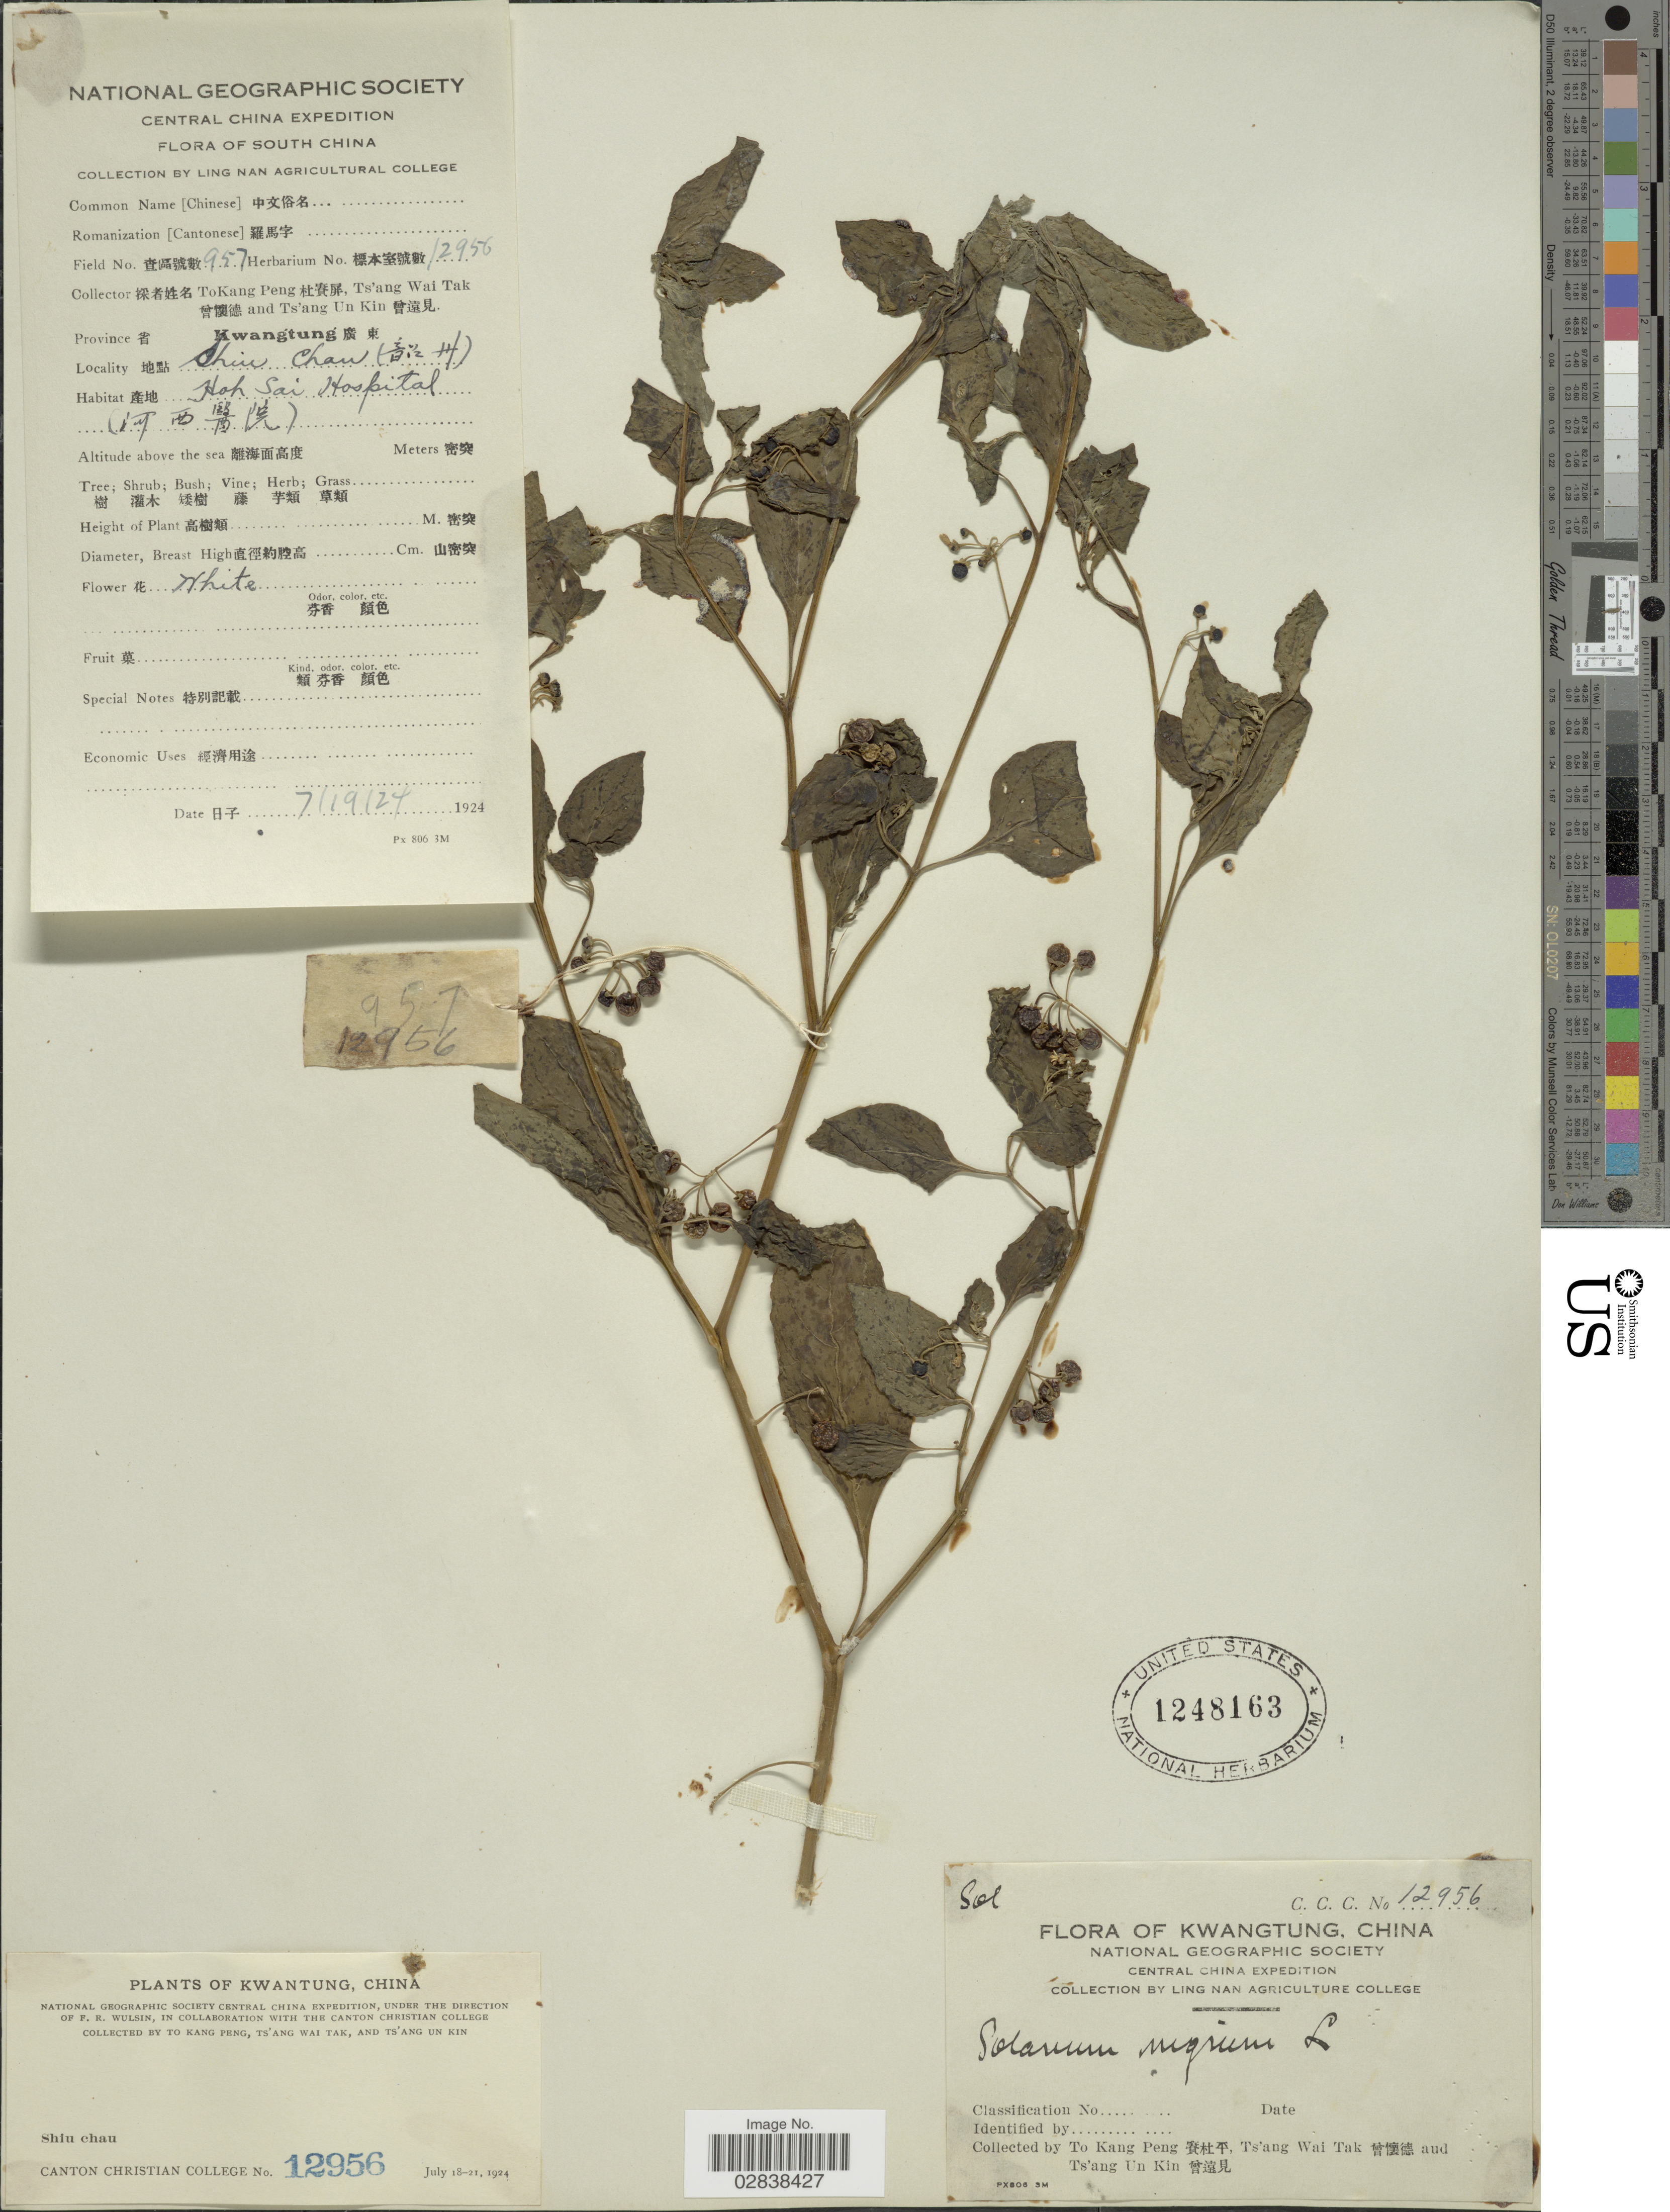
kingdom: Plantae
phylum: Tracheophyta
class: Magnoliopsida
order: Solanales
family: Solanaceae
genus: Solanum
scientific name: Solanum nigrum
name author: L.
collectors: T. K. Peng, T. Tak & Ts' Ang Un Kin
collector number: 12956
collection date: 1924-07-19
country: China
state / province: Guangdong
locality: Kwangtung, Shiu Chau, Hoh Sai Hospital. Central China.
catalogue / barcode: US 1248163